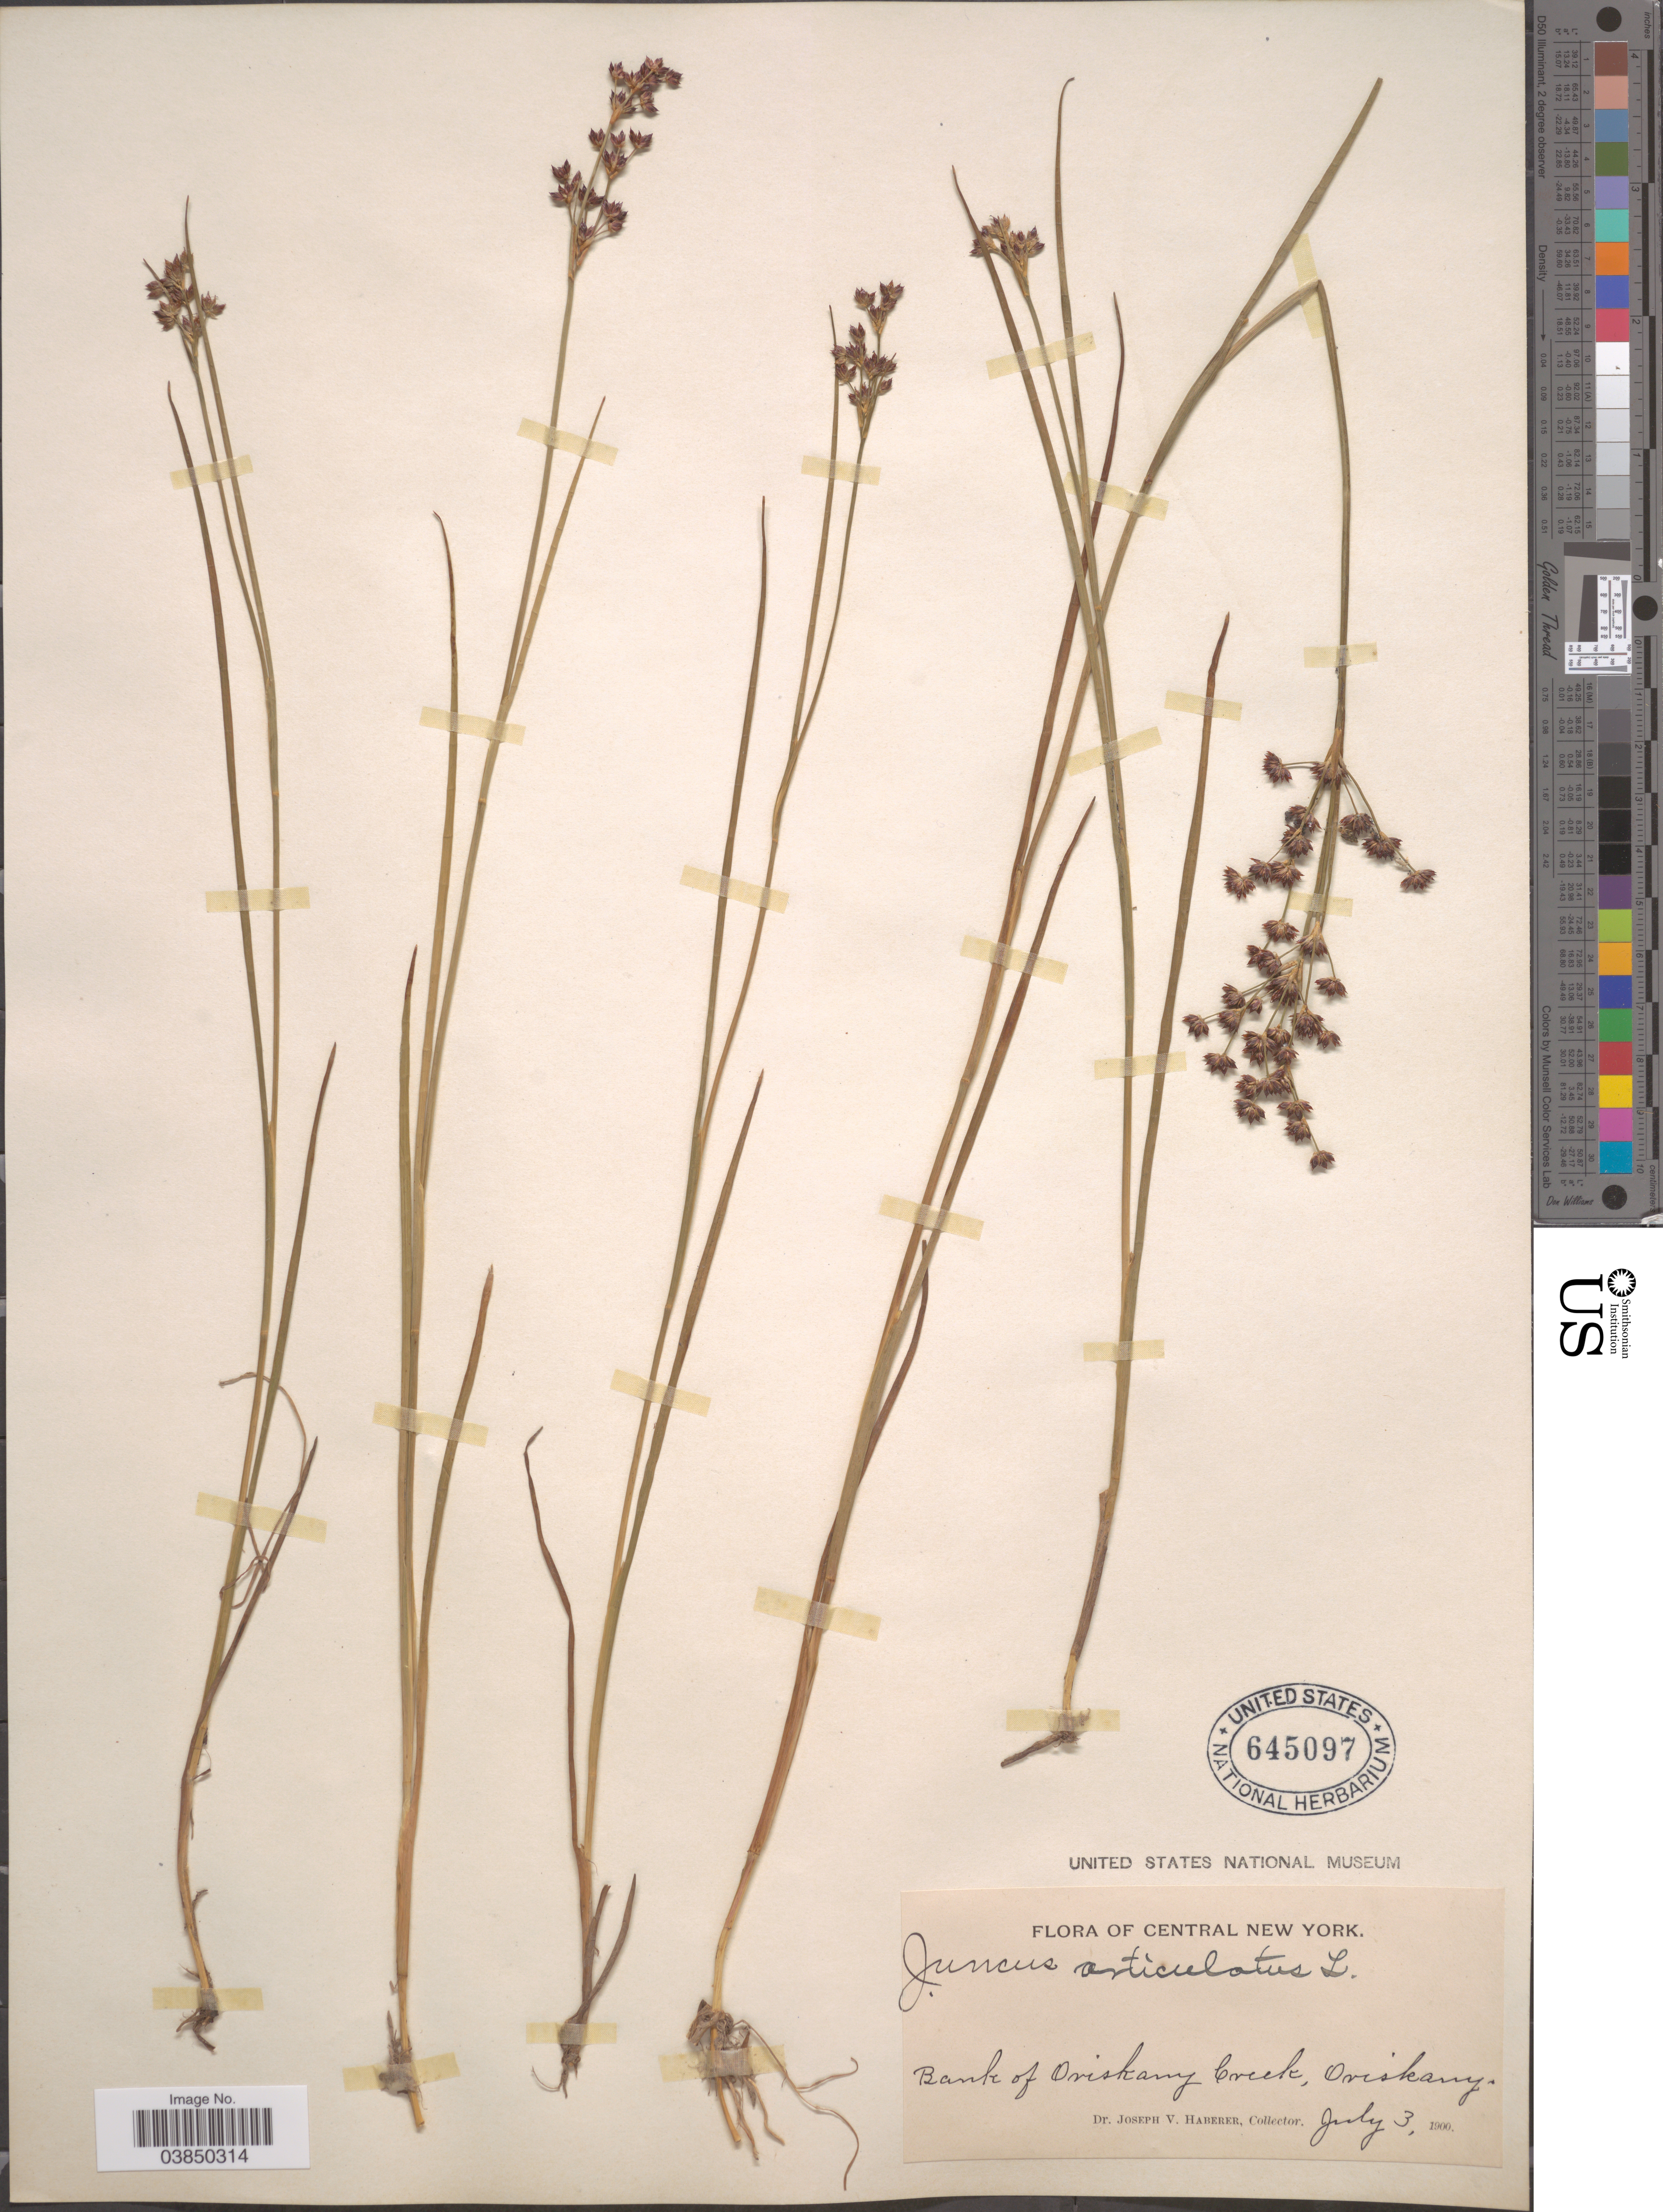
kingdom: Plantae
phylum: Tracheophyta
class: Liliopsida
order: Poales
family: Juncaceae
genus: Juncus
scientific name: Juncus articulatus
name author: L.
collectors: J. V. Haberer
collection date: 1900-07-03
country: United States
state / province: New York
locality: Central New York. Bank of Oriskany Creek, Oriskany.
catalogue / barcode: US 645097